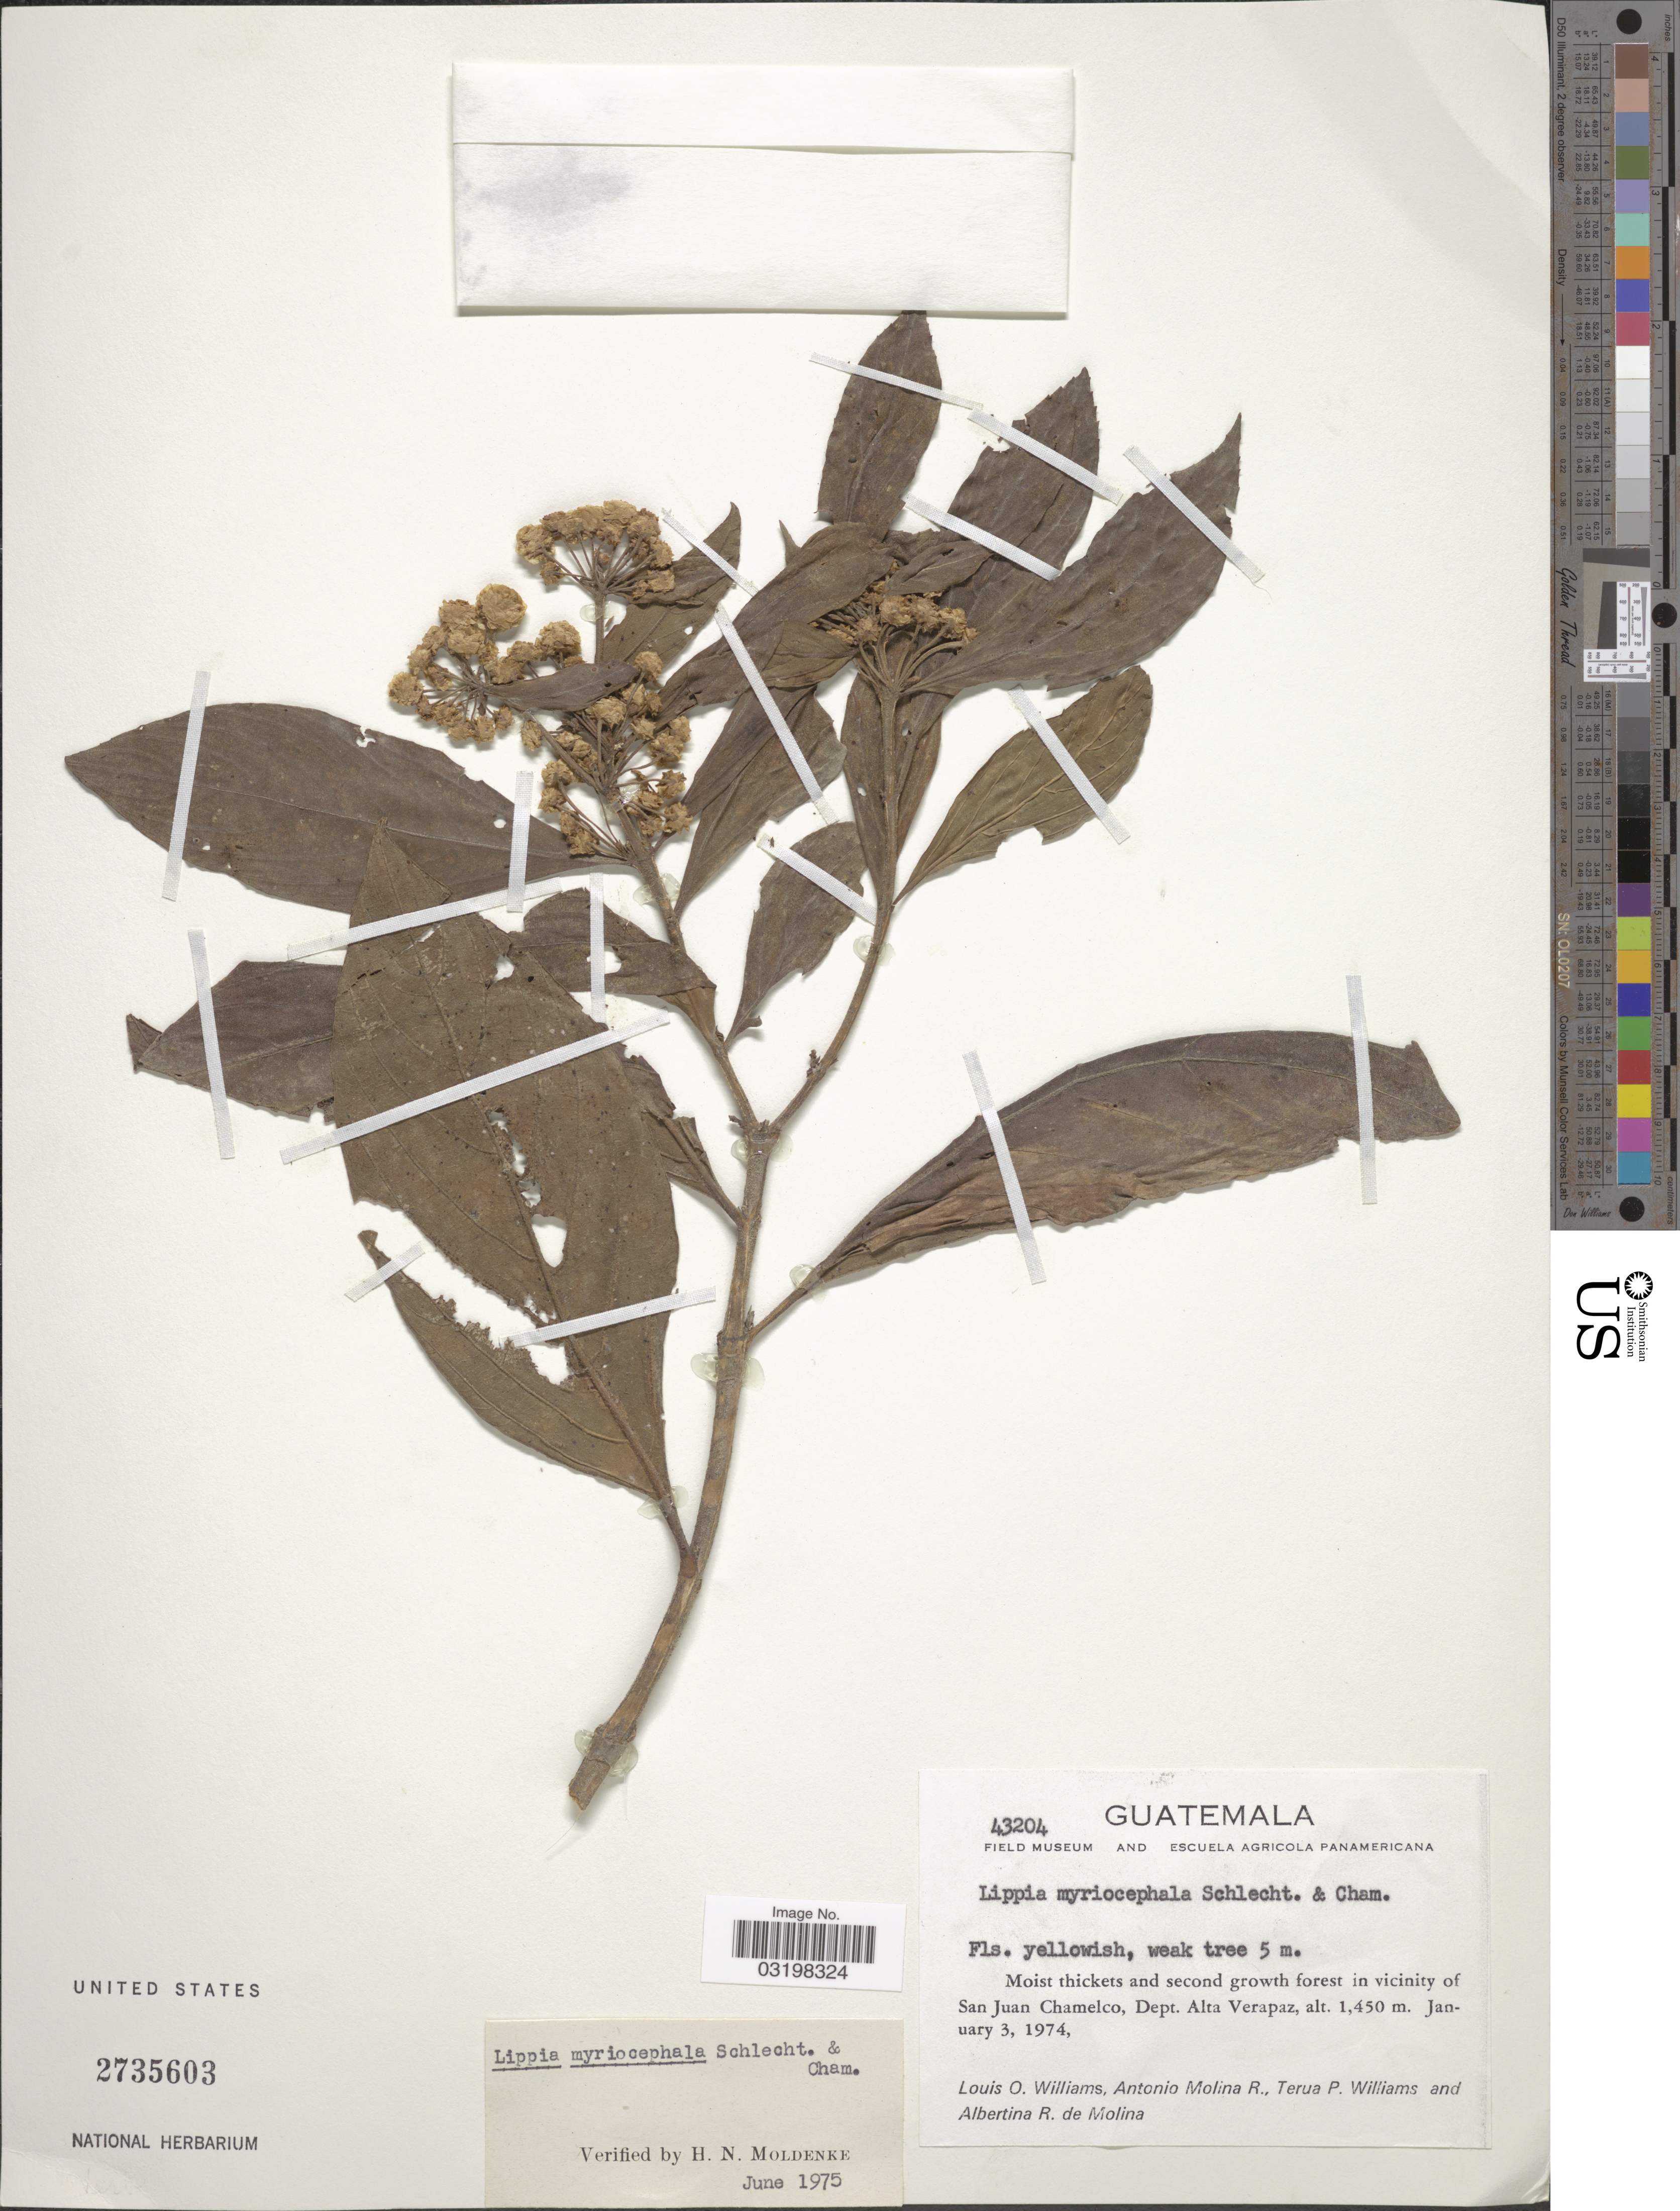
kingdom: Plantae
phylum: Tracheophyta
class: Magnoliopsida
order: Lamiales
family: Verbenaceae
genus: Lippia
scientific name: Lippia myriocephala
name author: Schltdl. & Cham.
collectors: L. O. Williams, A. Molina R., T. Williams & A. R. Molina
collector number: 43204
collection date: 1974-01-03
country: Guatemala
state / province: Alta Verapaz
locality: In vicinity of San Juan Chamelco, Dept. Alta Verapaz.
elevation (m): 1450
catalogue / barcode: US 2735603